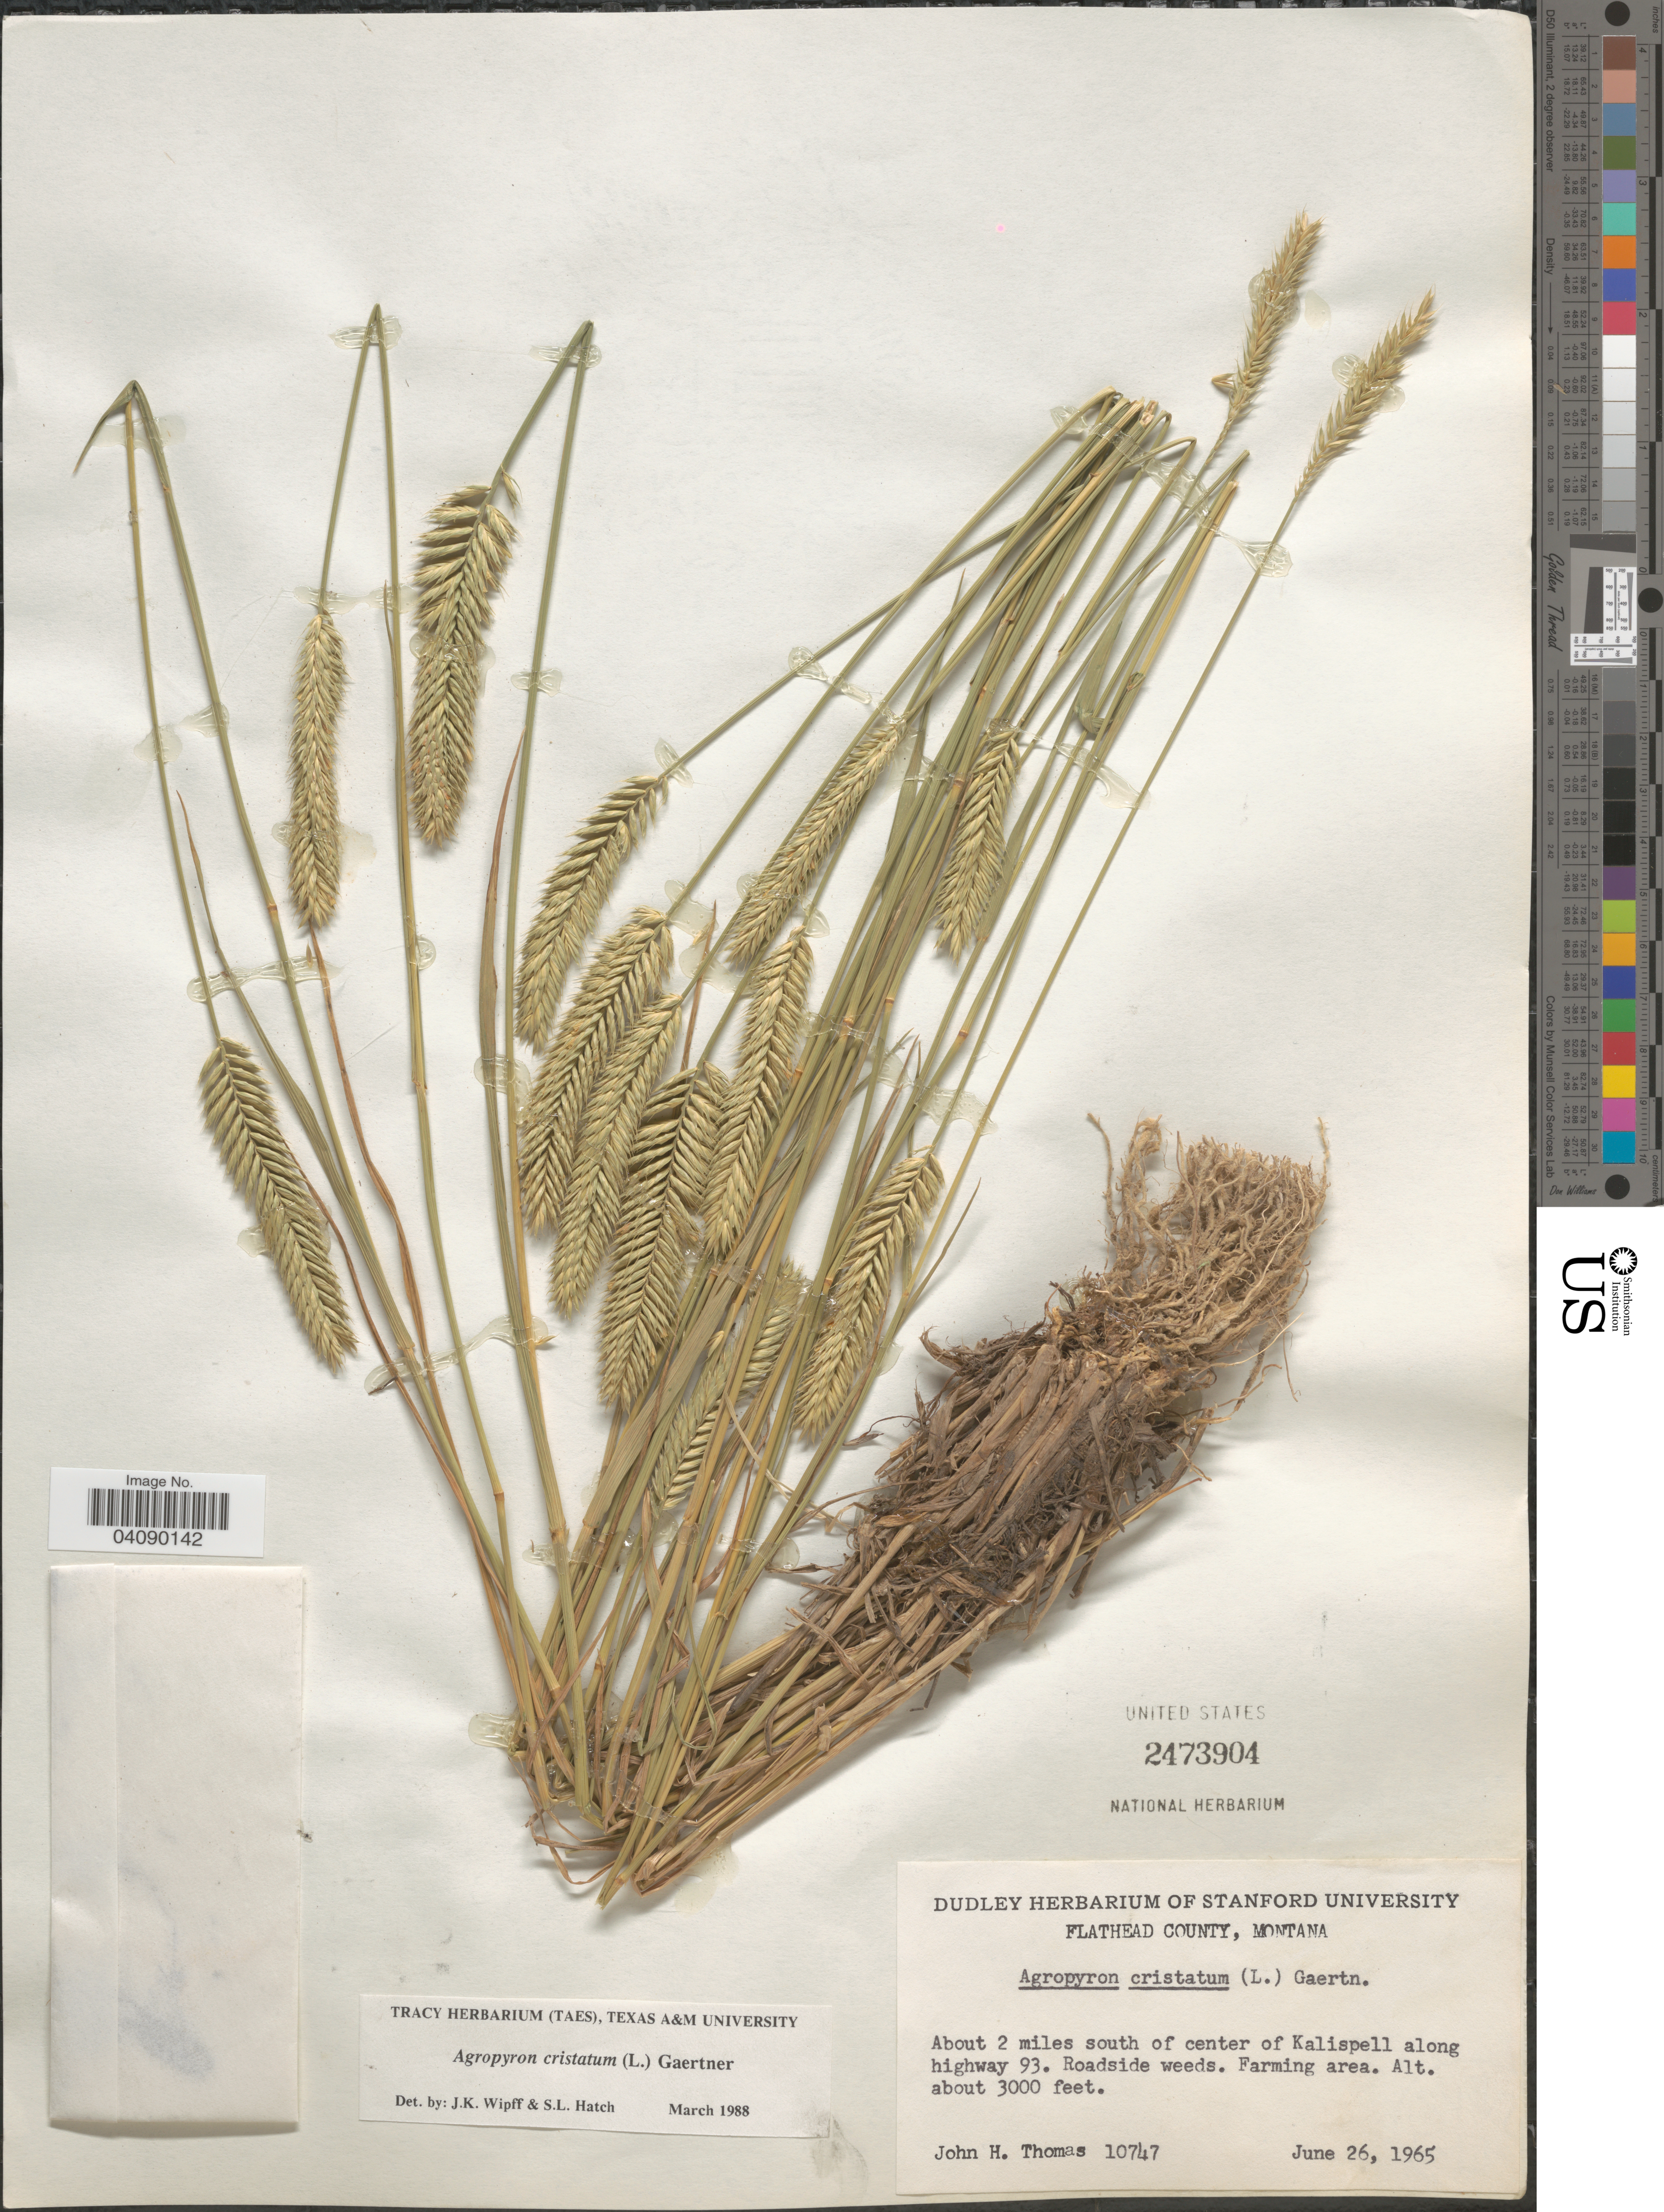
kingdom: Plantae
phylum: Tracheophyta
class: Liliopsida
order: Poales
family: Poaceae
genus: Agropyron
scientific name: Agropyron cristatum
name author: (L.) Gaertn.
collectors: J. H. Thomas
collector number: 10747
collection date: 1965-06-26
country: United States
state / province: Montana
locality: Flathead County. About 2 miles south of center of Kalispell along highway 93. Roadside weeds. Farming area.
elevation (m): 914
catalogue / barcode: US 2473904